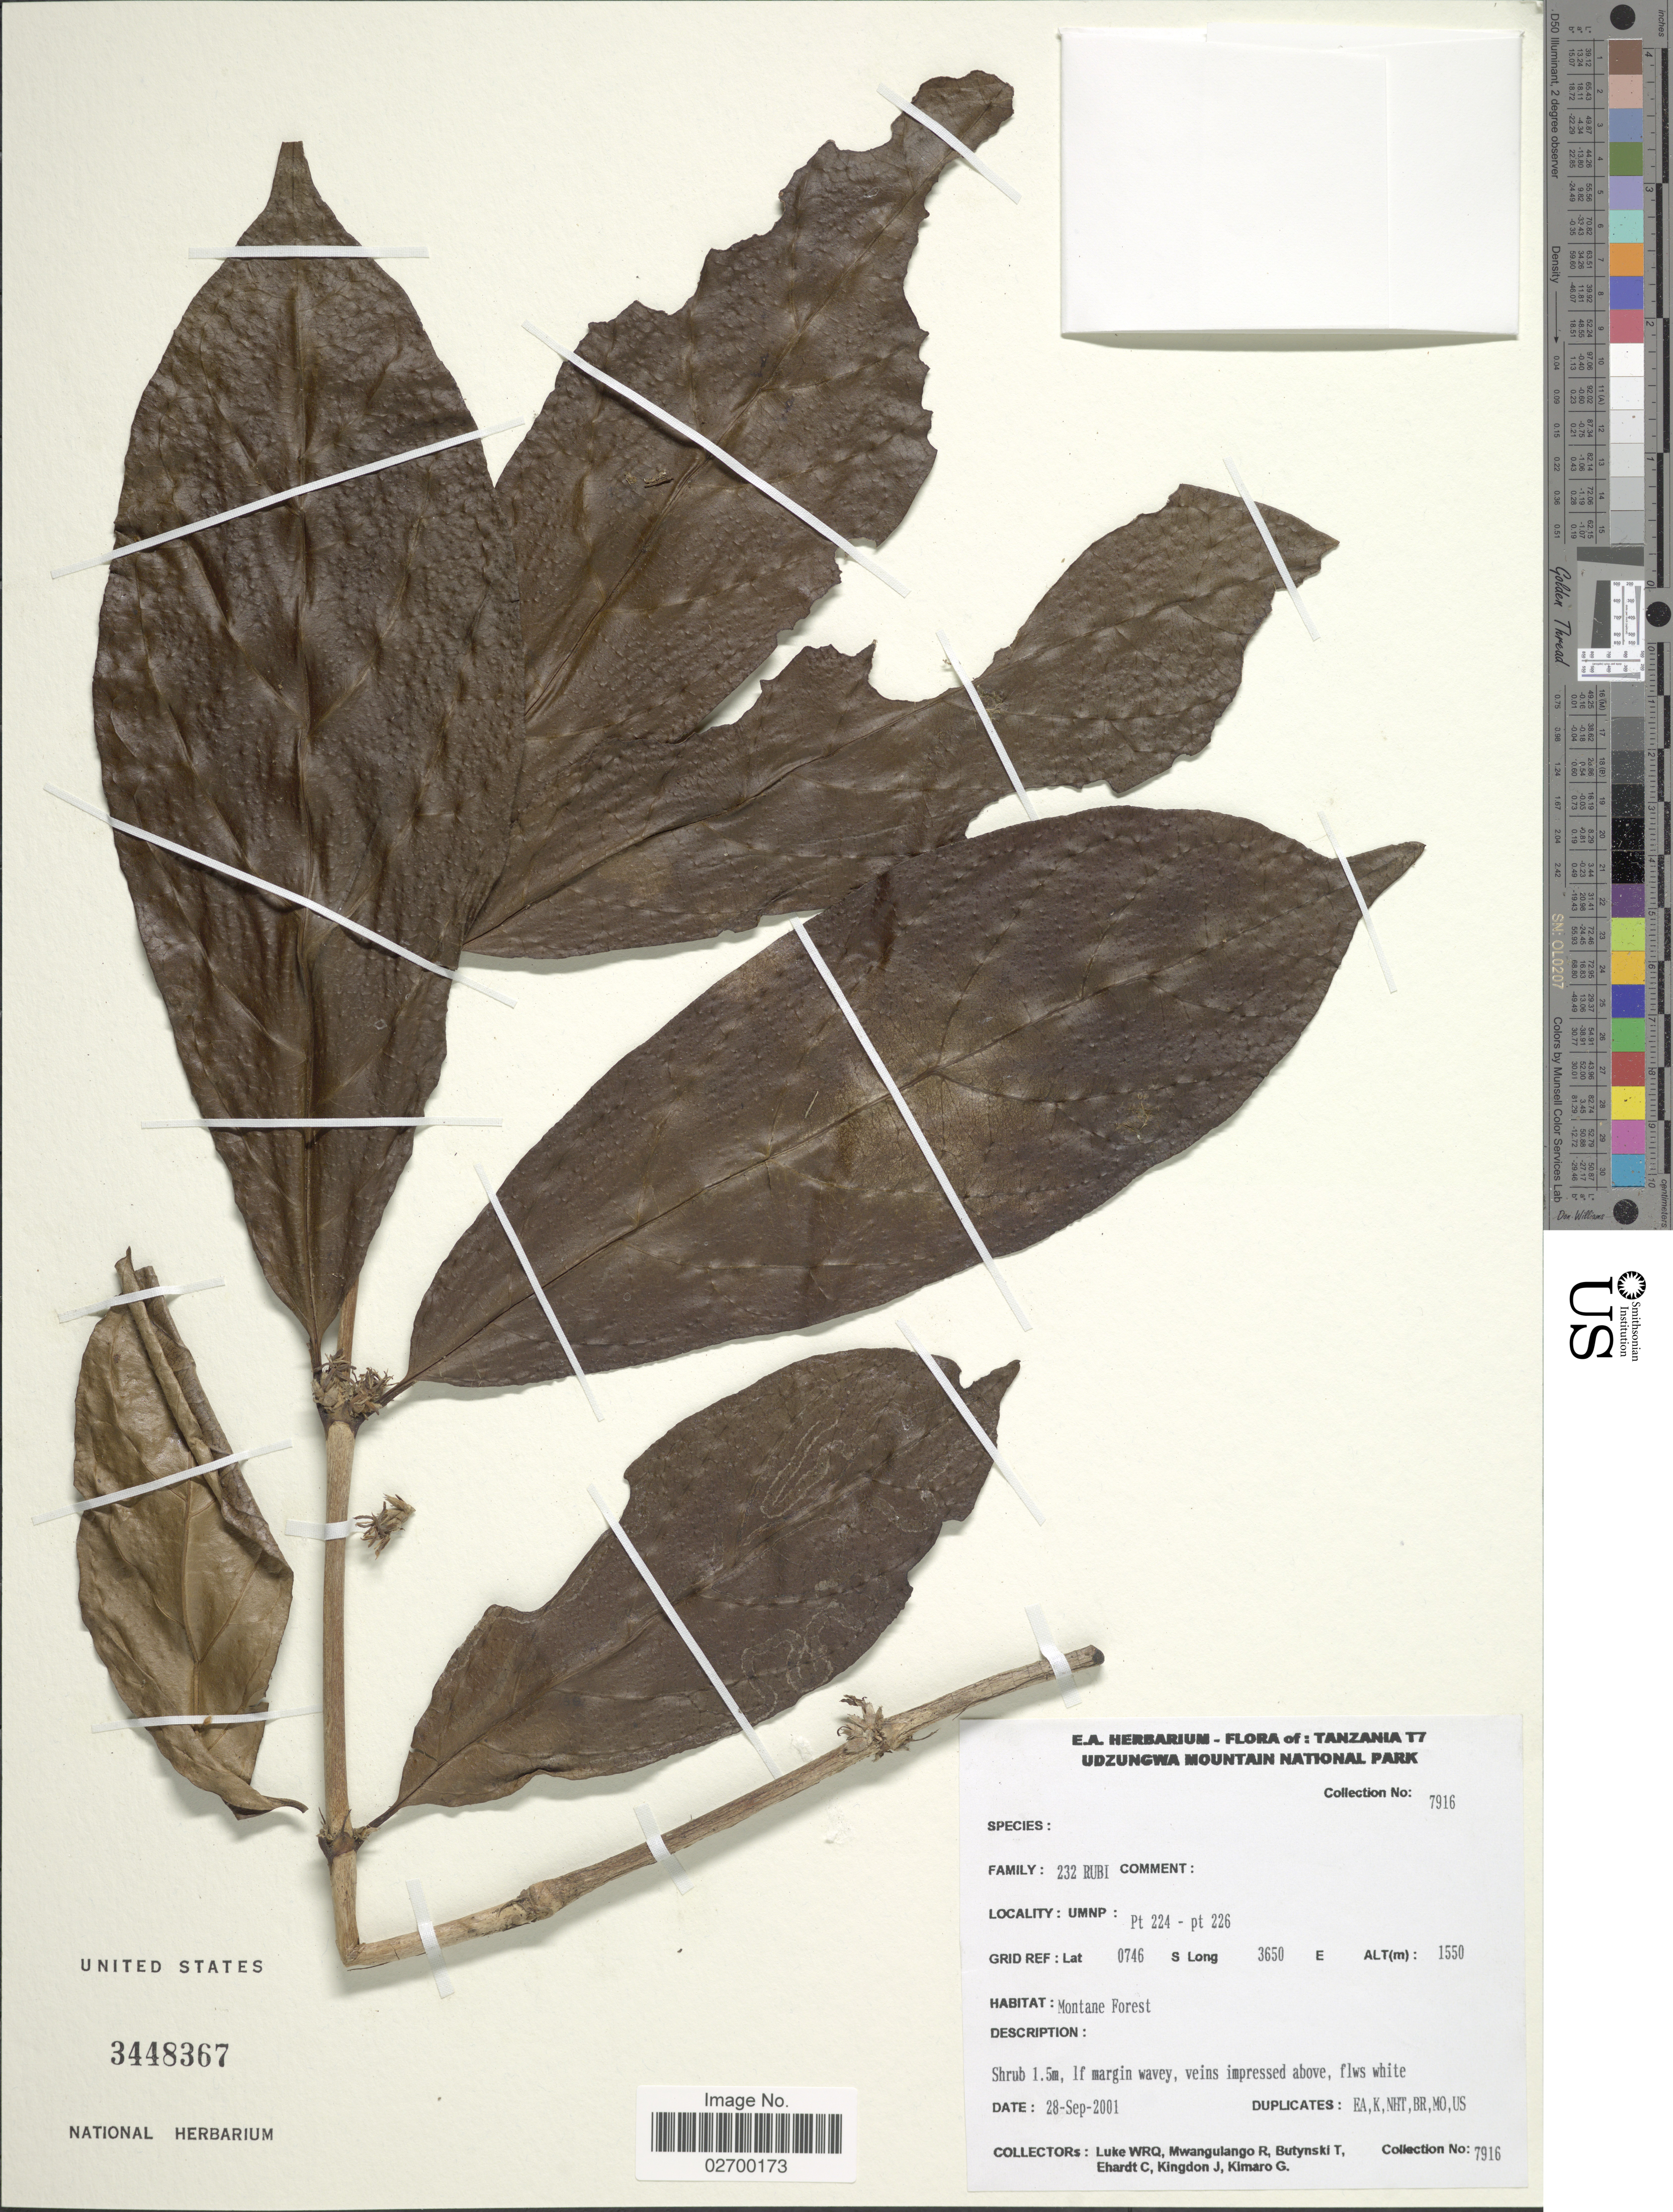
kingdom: Plantae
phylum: Tracheophyta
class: Magnoliopsida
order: Gentianales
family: Rubiaceae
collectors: Q. Luke, R. Mwangulango, T. Butynski, C. Ehardt & et al.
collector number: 7916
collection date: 2001-09-28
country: Tanzania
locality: T7. Udzungwa Mountain National Park. UMNP : Pt 224 - pt 226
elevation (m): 1550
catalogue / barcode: US 3448367